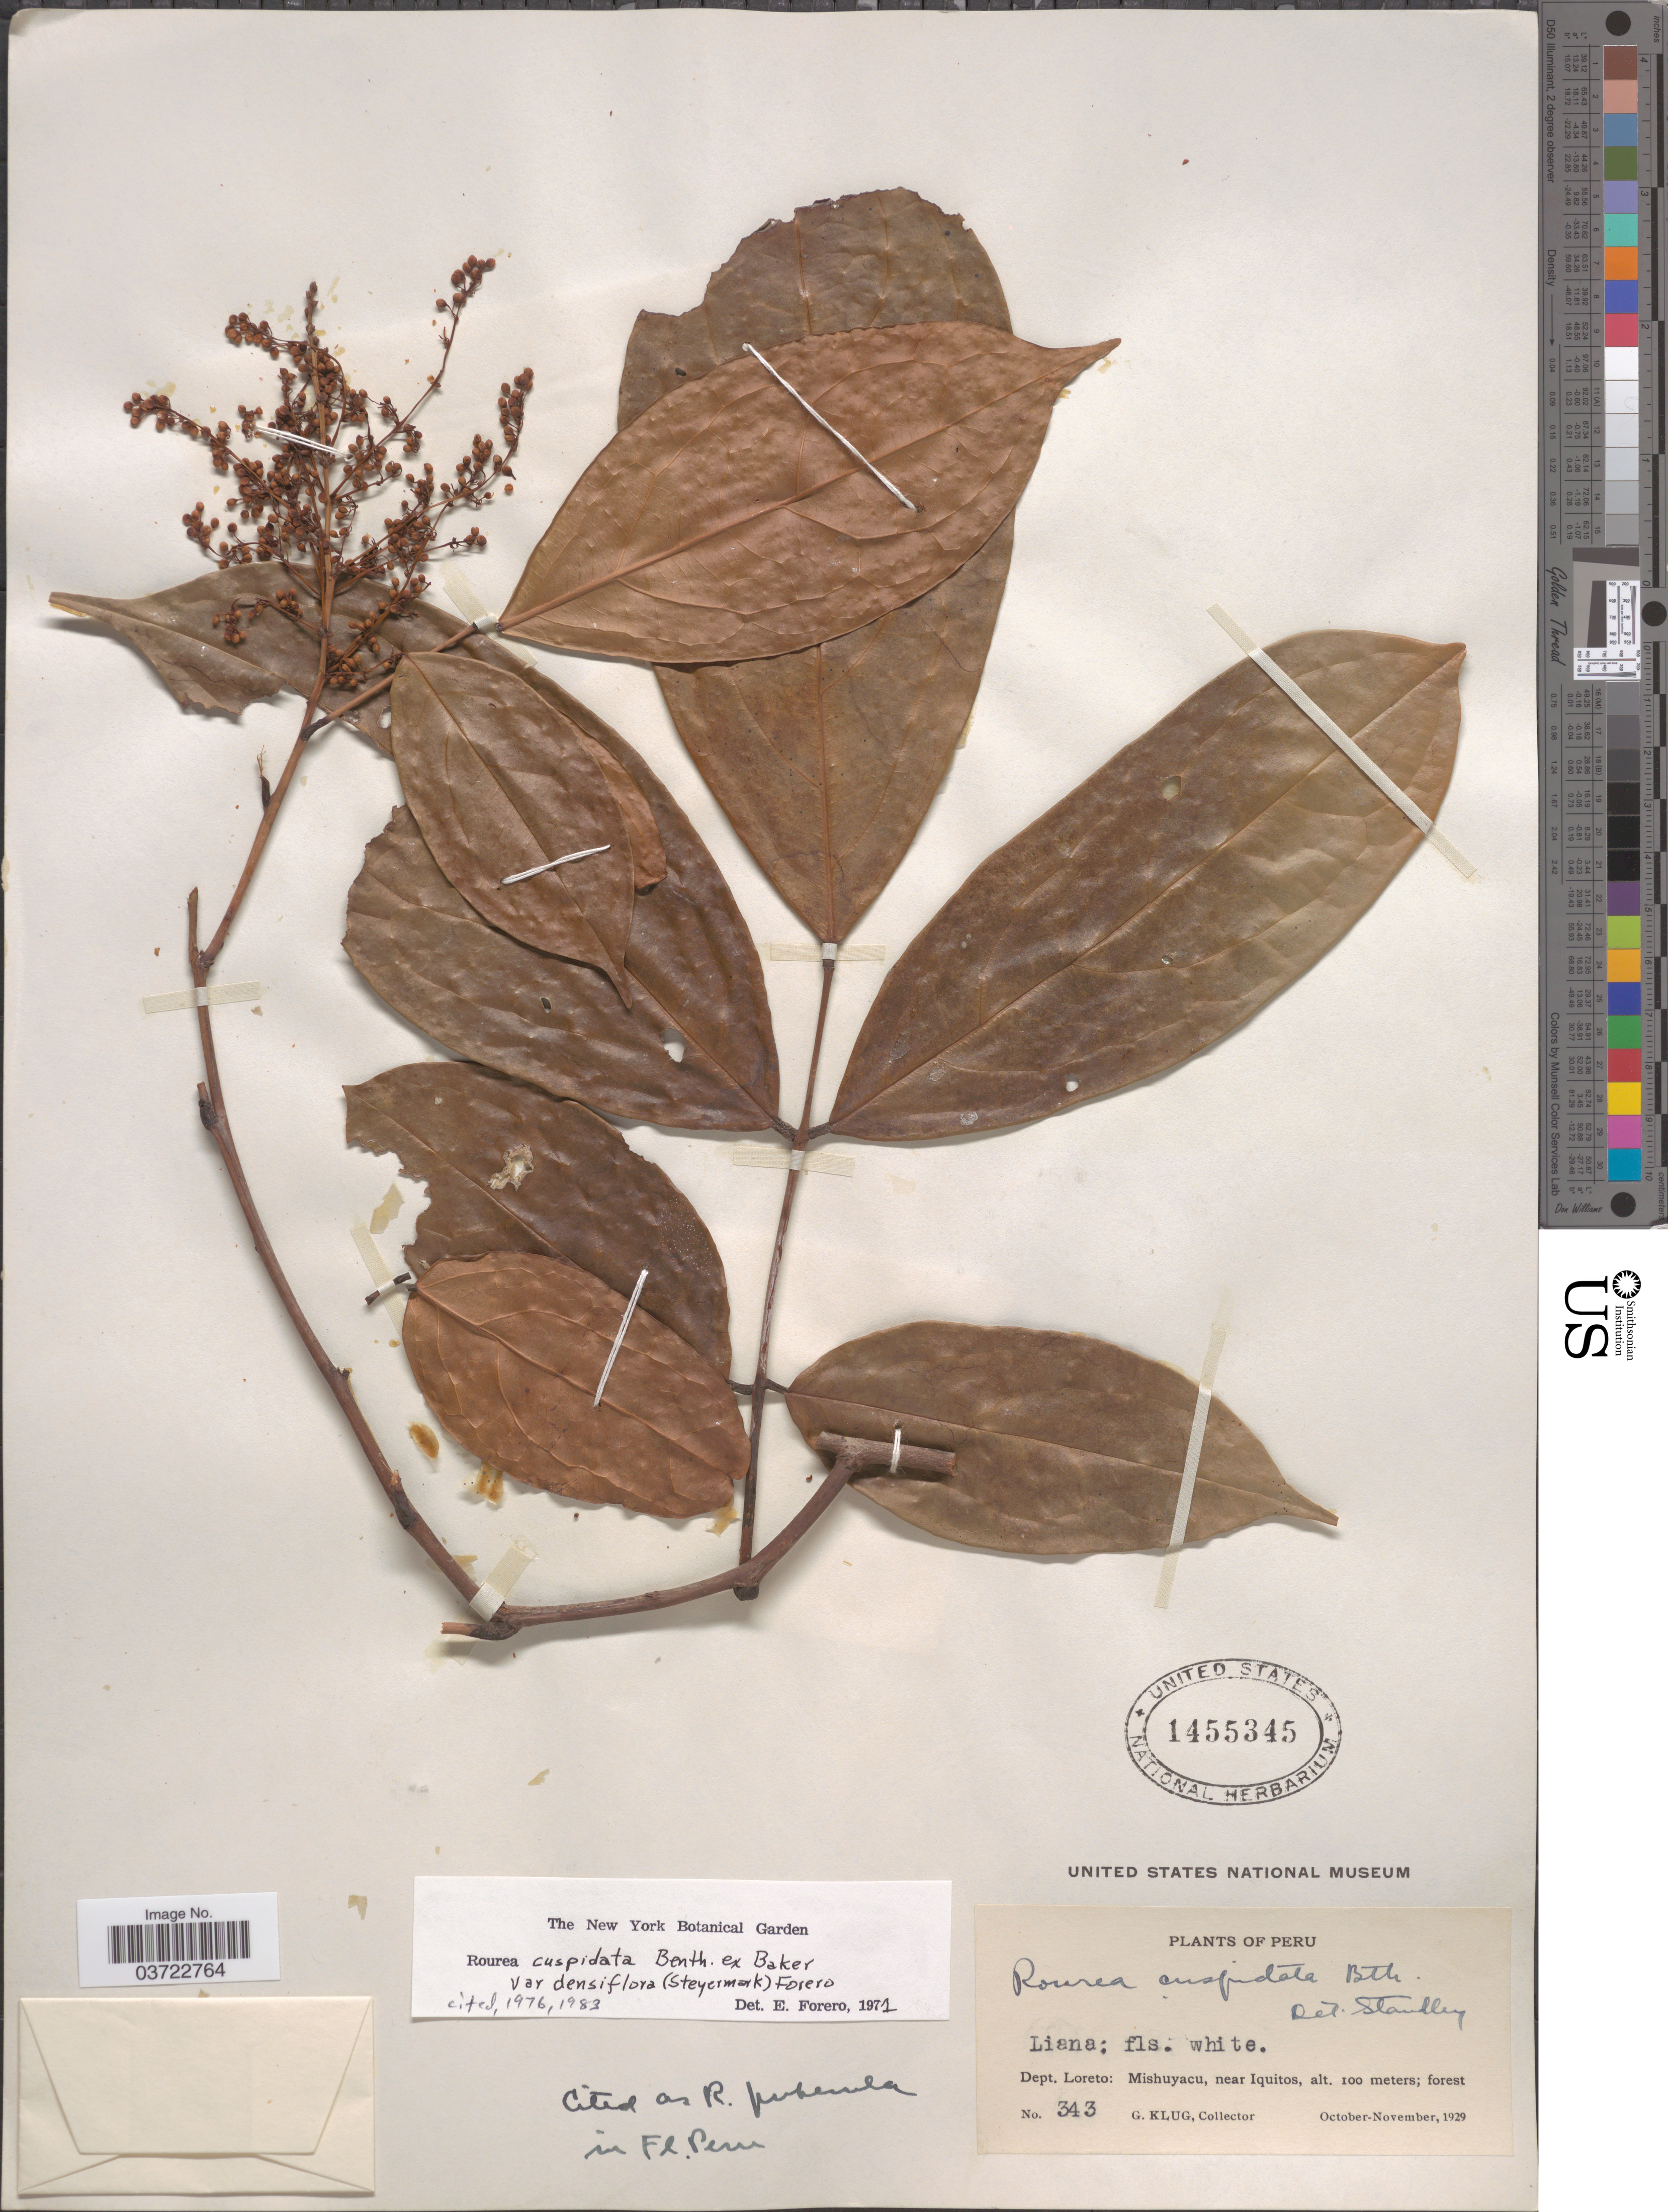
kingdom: Plantae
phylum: Tracheophyta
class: Magnoliopsida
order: Oxalidales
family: Connaraceae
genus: Rourea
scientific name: Rourea cuspidata var. densiflora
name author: (Steyerm.) Forero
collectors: G. Klug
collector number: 343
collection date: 1929-10/1929-11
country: Peru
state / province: Loreto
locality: Dept. Loreto: Mishuyacu, near Iquitos.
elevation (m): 100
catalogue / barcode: US 1455345